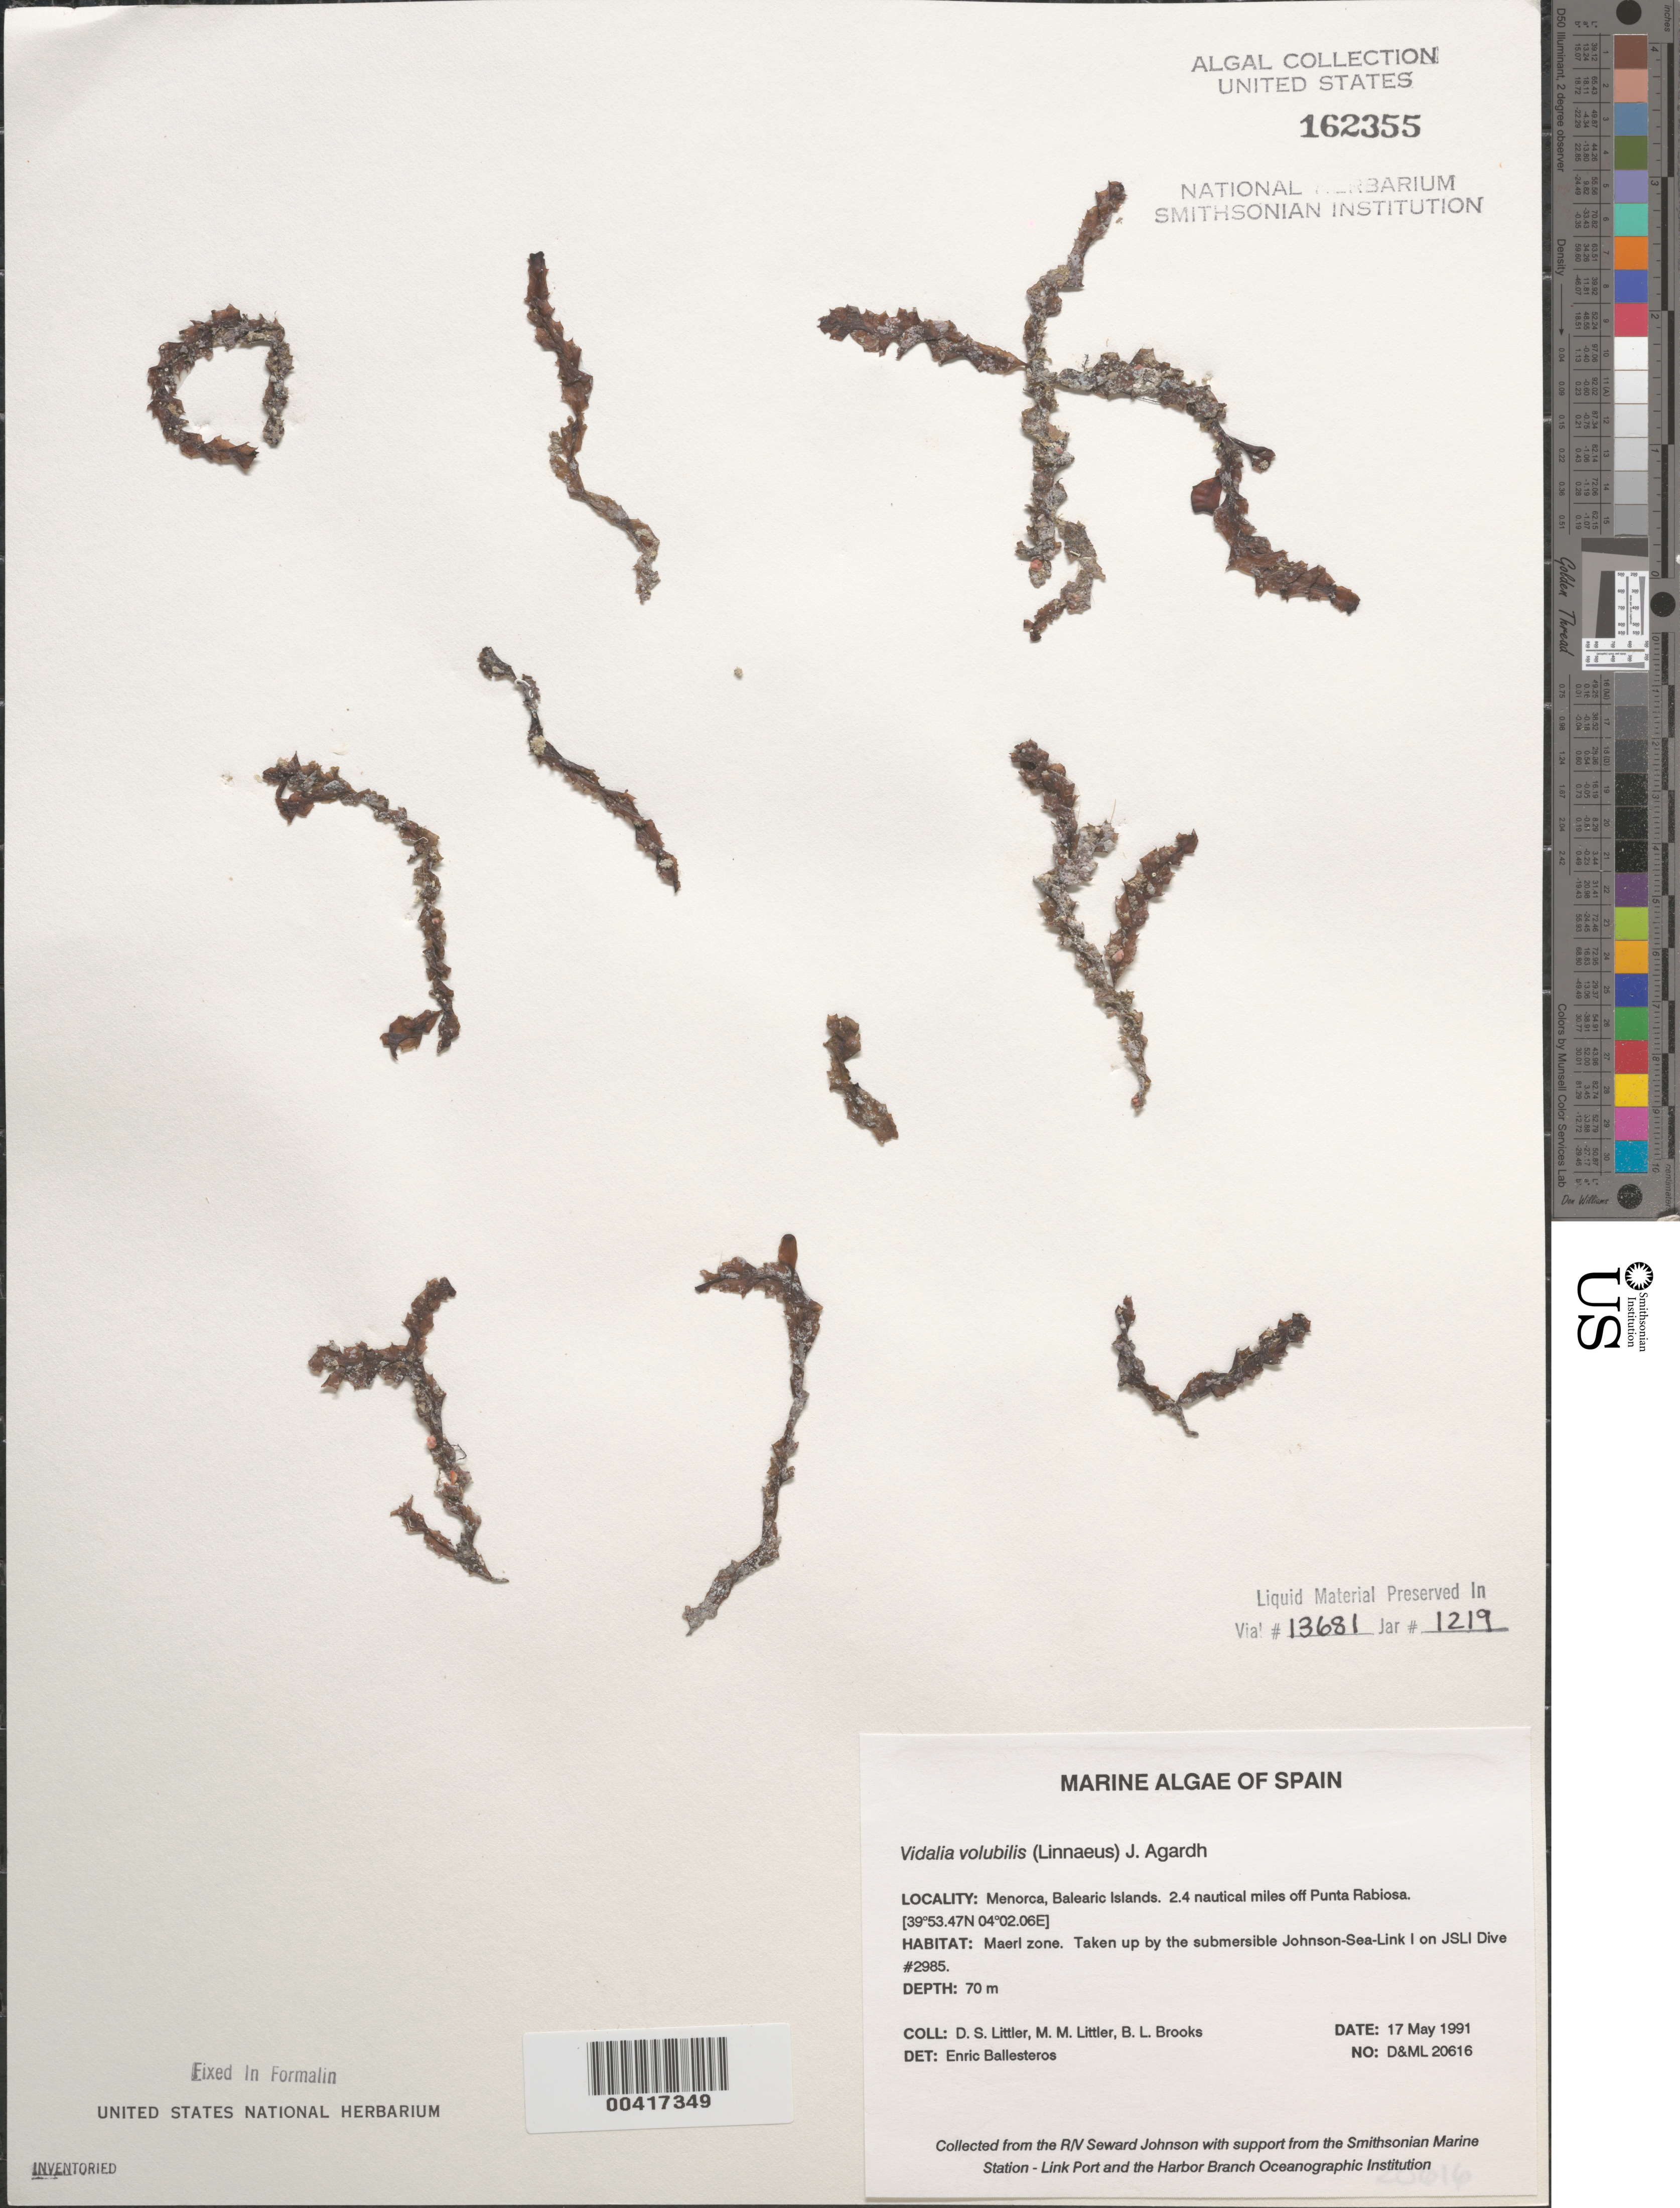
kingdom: Plantae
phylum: Rhodophyta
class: Florideophyceae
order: Ceramiales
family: Rhodomelaceae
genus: Osmundaria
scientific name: Osmundaria volubilis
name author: (L.) R.E. Norris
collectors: D. S. Littler, M. M. Littler & B. Brooks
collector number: D&ML 20616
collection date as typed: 17 May 1991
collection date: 1991-05-17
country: Spain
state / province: Islas Baleares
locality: Menorca, 2.4 miles off punta rabiosa, balearic islands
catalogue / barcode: US 162355